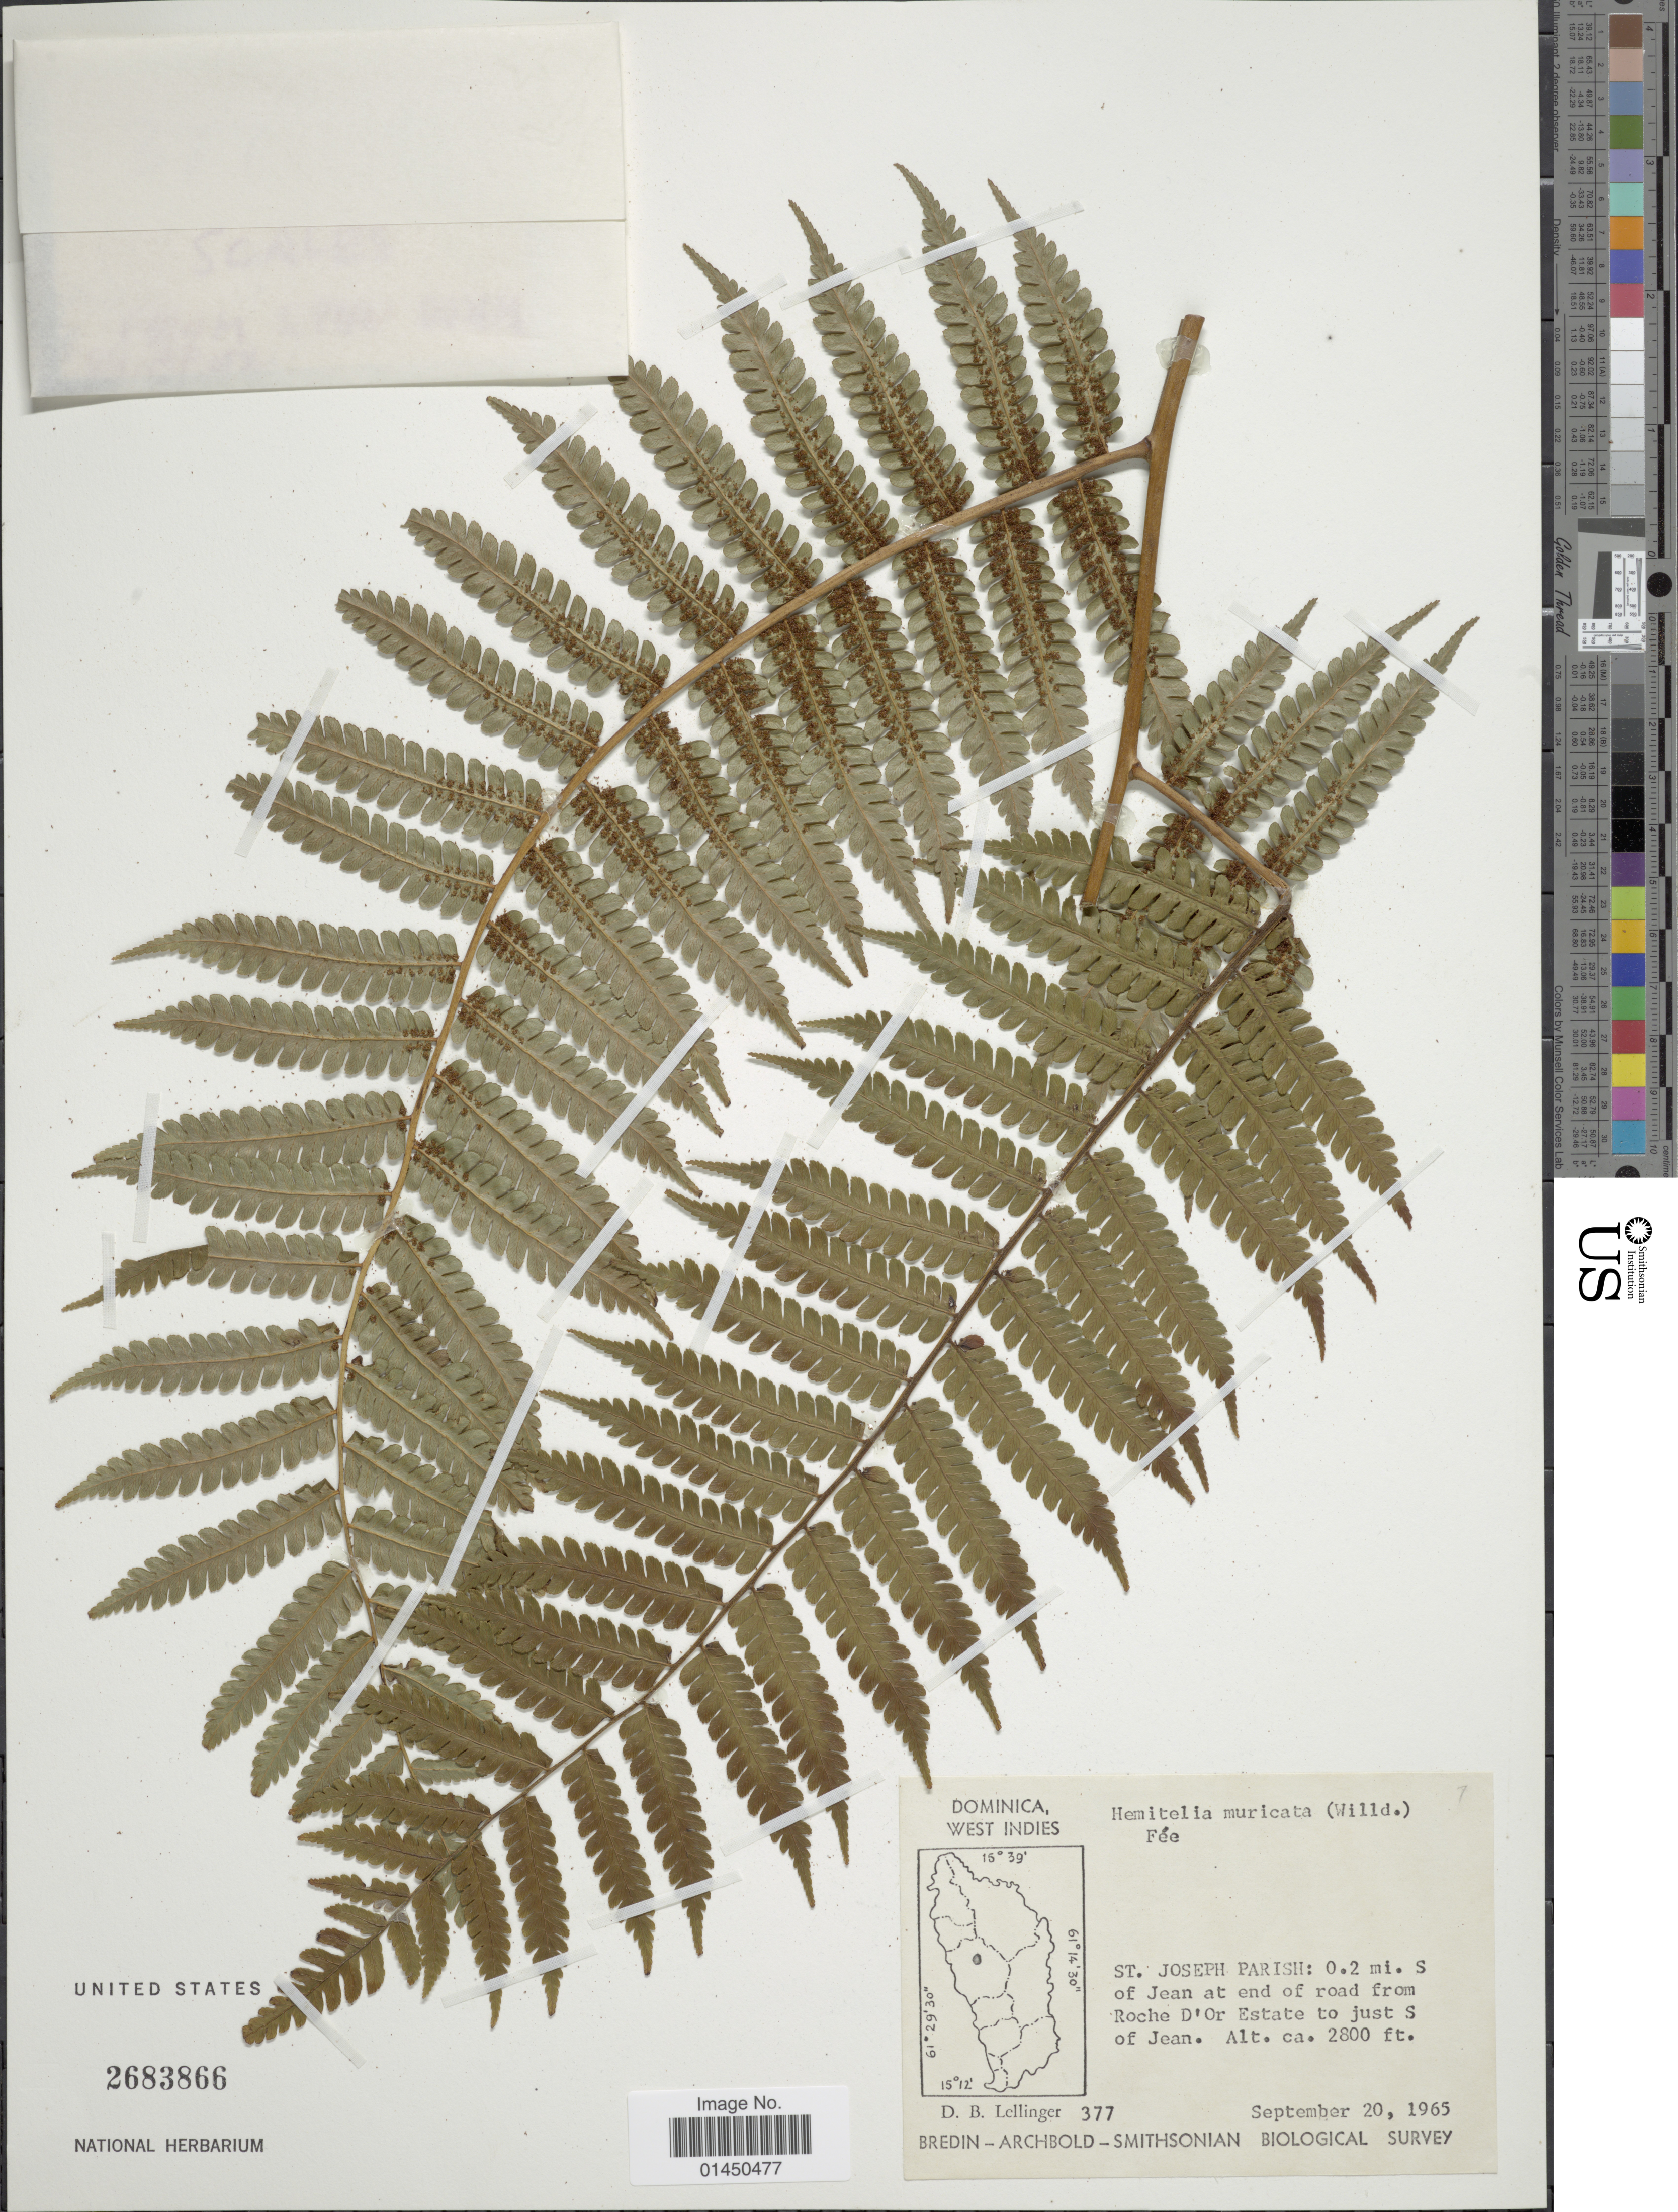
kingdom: Plantae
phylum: Tracheophyta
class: Polypodiopsida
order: Cyatheales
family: Cyatheaceae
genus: Cyathea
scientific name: Cyathea muricata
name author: (Willd.) Fée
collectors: D. B. Lellinger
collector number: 377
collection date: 1965-09-20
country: Dominica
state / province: St. Joseph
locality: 0.2 mi. S of Jean at end of road from Roche D'Or Estate to just S of Jean.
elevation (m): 853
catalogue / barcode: US 2683866